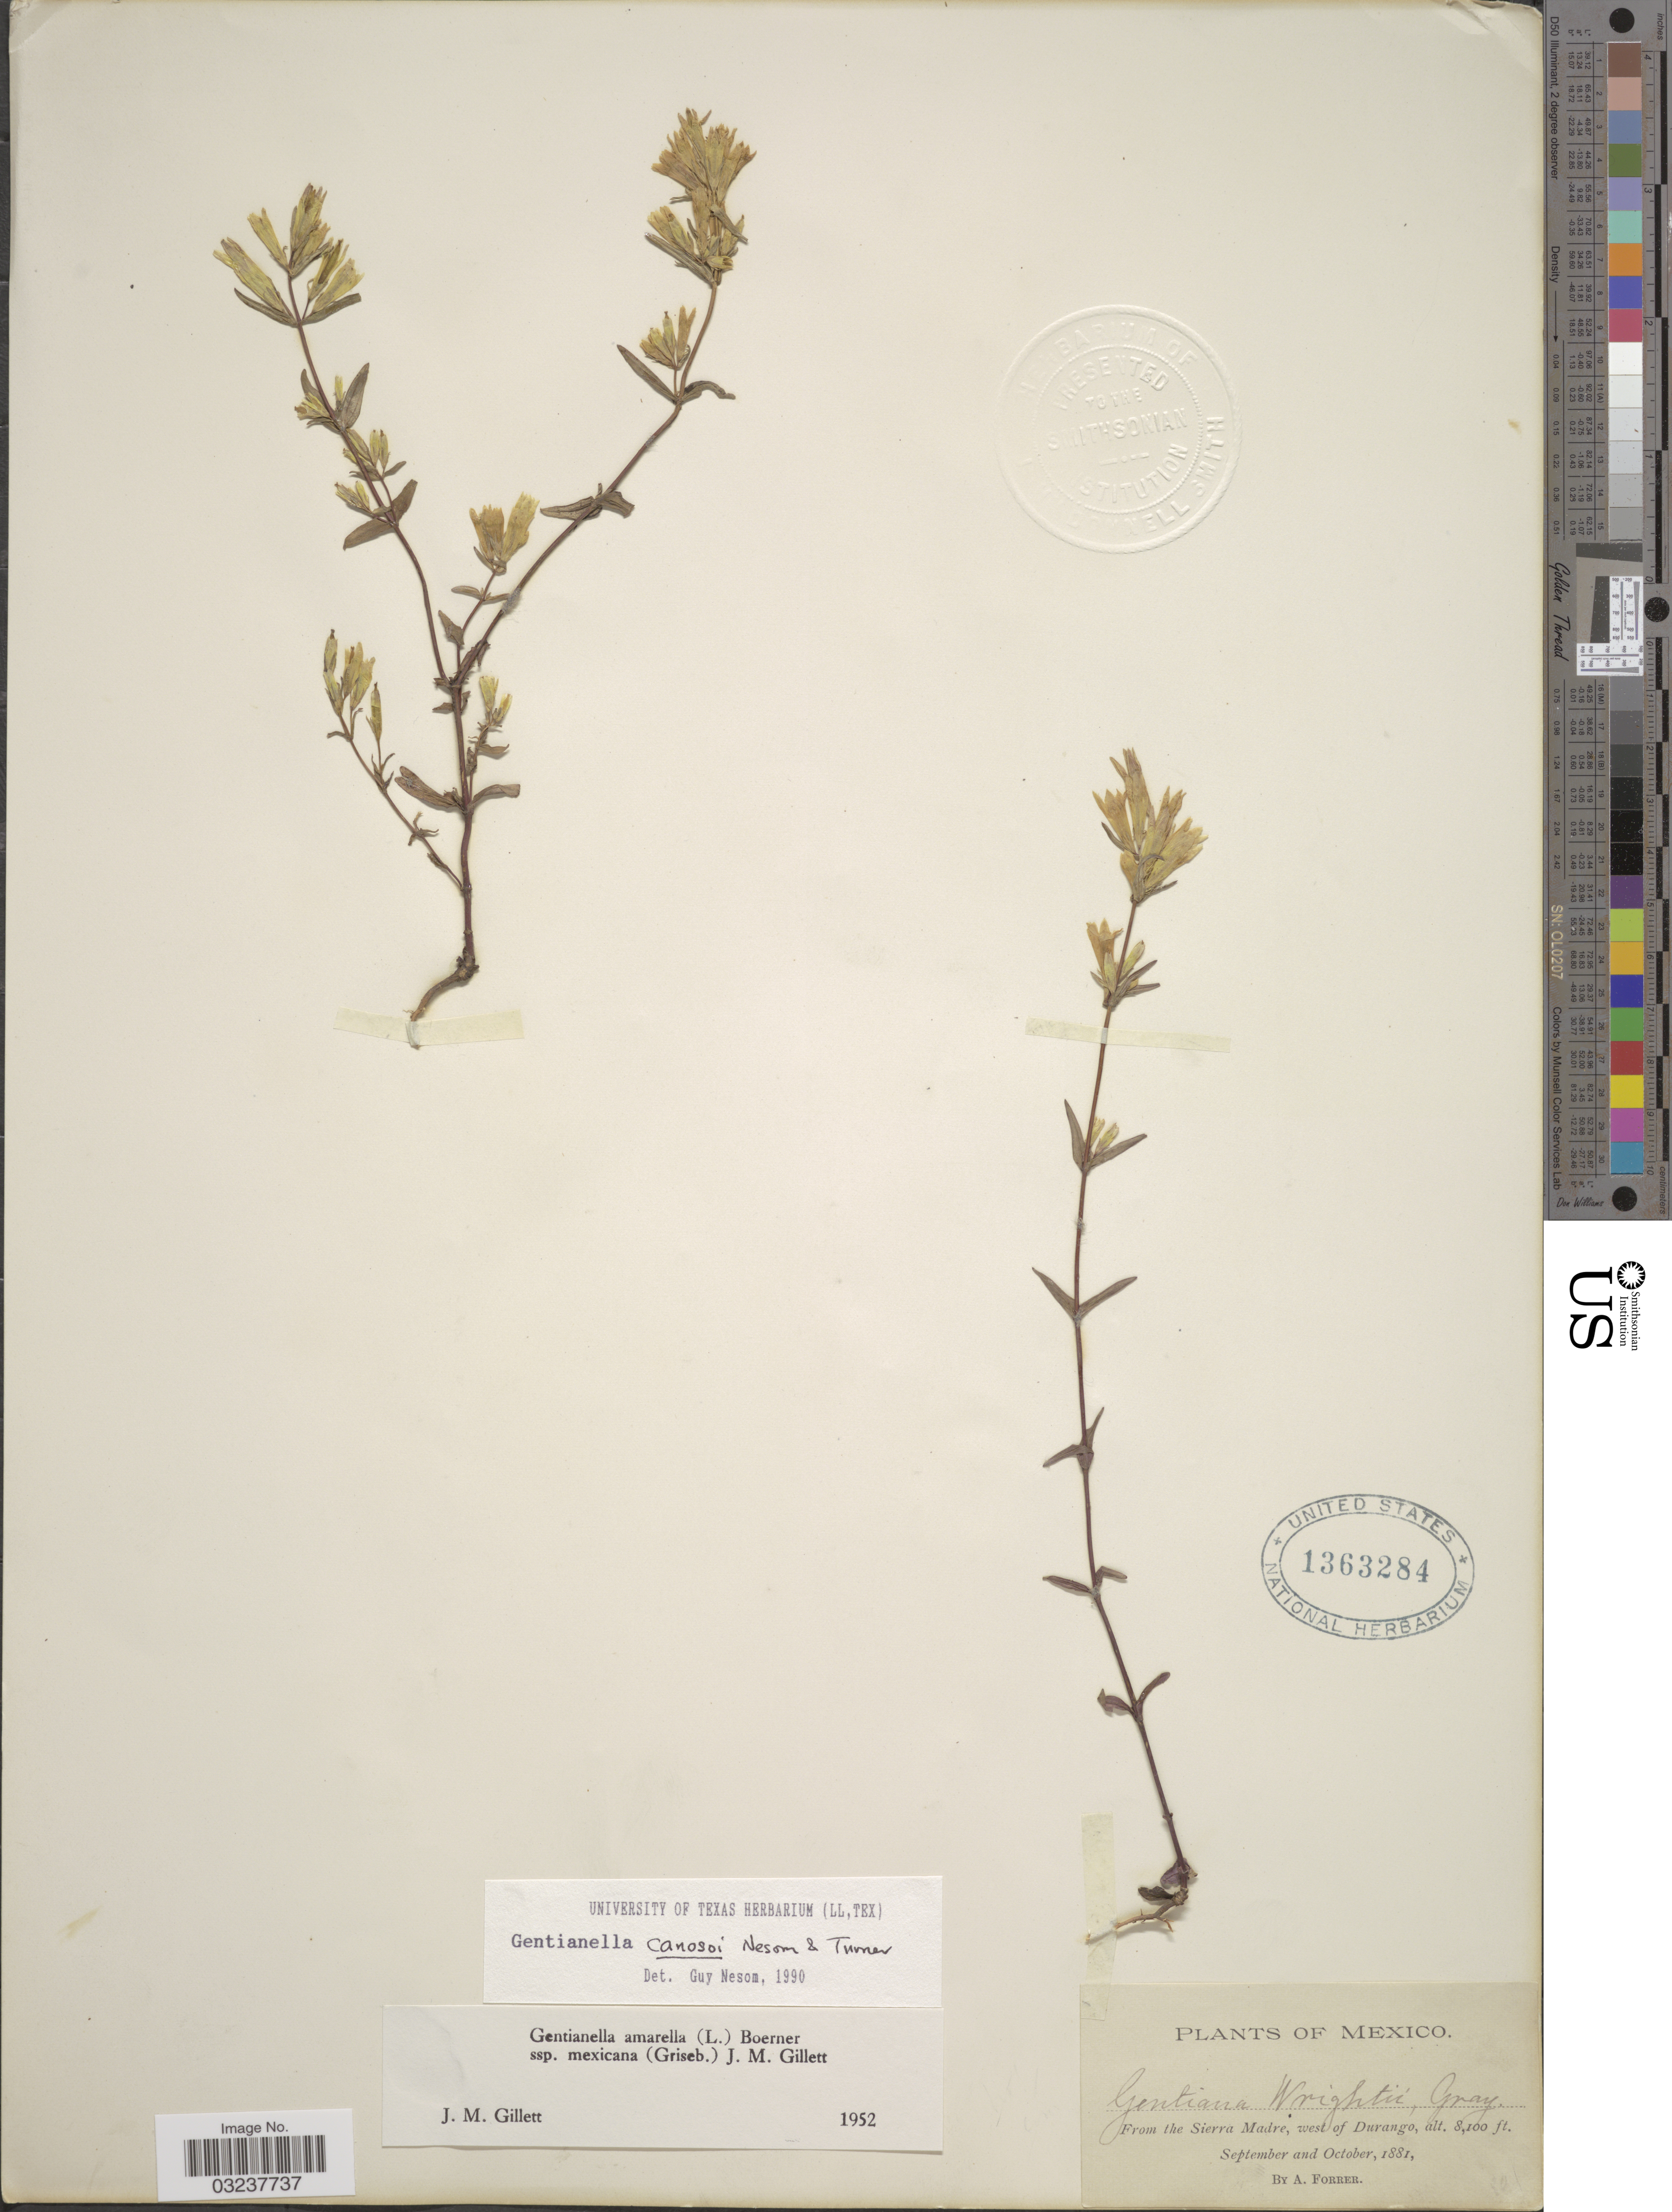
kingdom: Plantae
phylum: Tracheophyta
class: Magnoliopsida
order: Gentianales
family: Gentianaceae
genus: Gentianella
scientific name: Gentianella canosoi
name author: G.L. Nesom & B.L. Turner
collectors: A. Forrer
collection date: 1881-09/1881-10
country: Mexico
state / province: Durango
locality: From the Sierra Madre, west of Durango.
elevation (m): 2469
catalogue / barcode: US 1363284